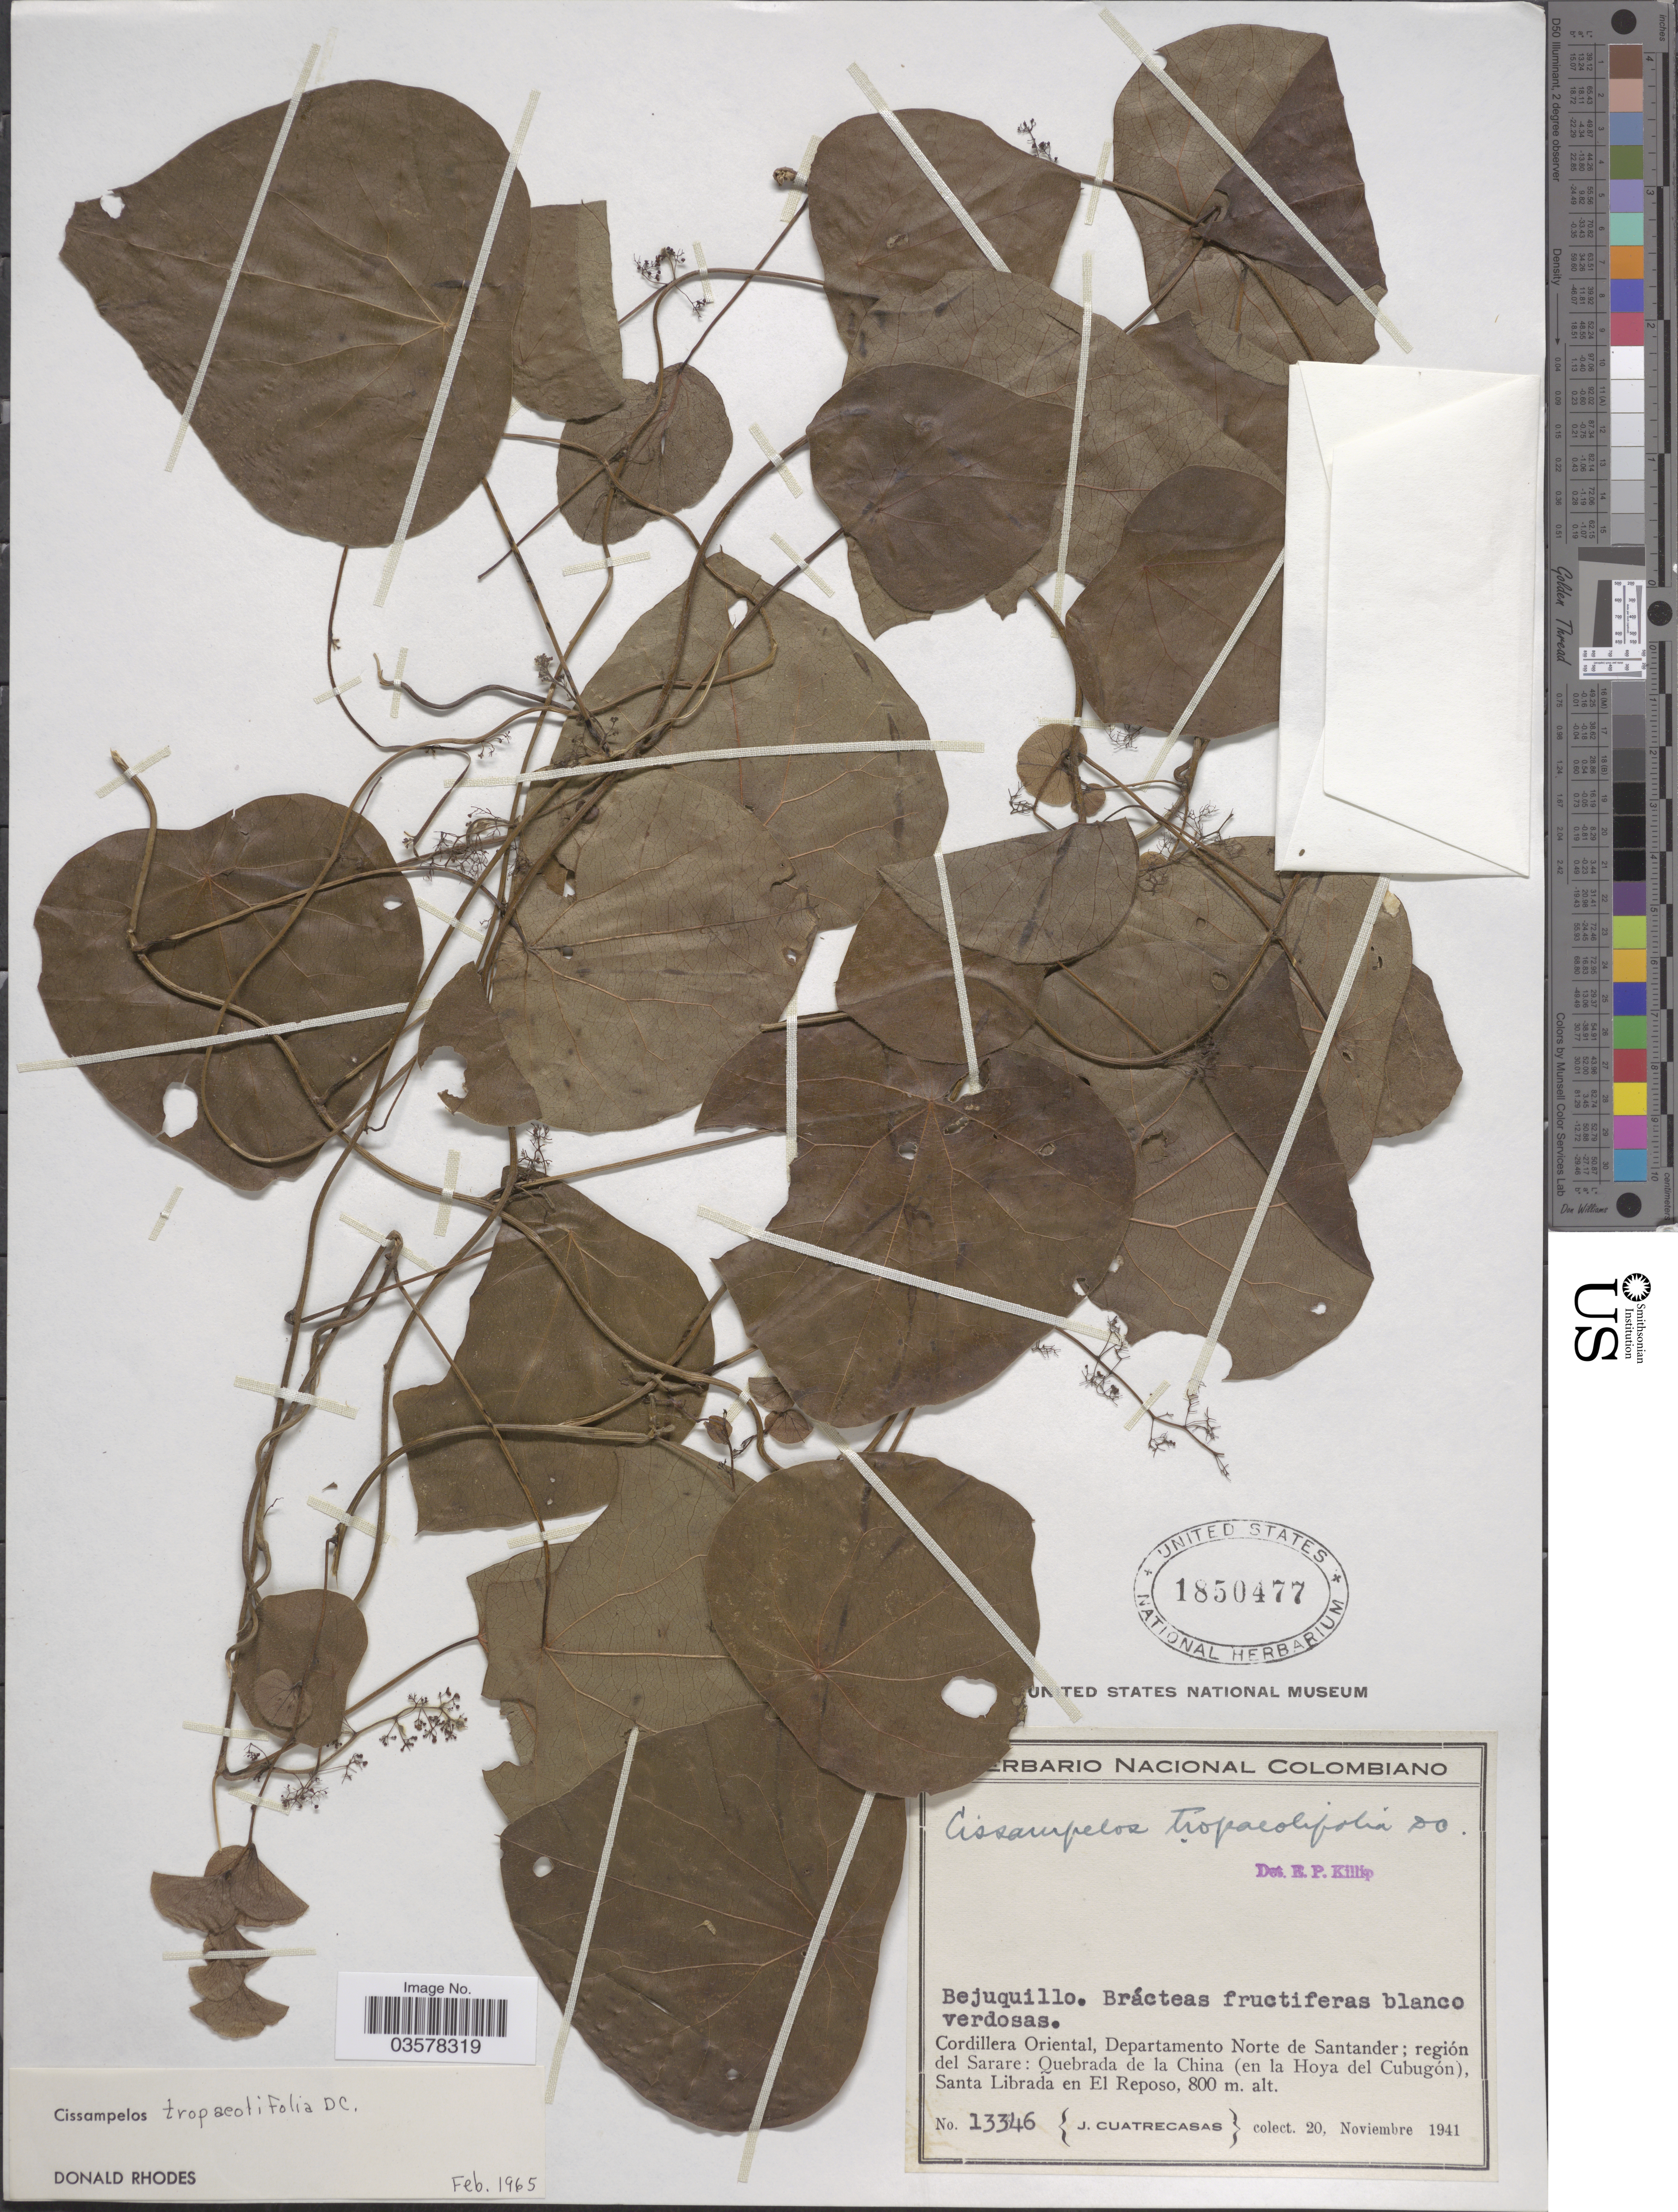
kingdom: Plantae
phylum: Tracheophyta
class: Magnoliopsida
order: Ranunculales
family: Menispermaceae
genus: Cissampelos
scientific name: Cissampelos tropaeolifolia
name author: DC.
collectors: J. Cuatrecasas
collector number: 13346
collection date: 1941-11-20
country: Colombia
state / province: Norte de Santander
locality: Cordillera Oriental, Departamento Norte de Santander; región del Sarare: Quebrada de la China (en la Hoya del Cubugón). Santa Librada en El Reposo.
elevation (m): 800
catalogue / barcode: US 1850477